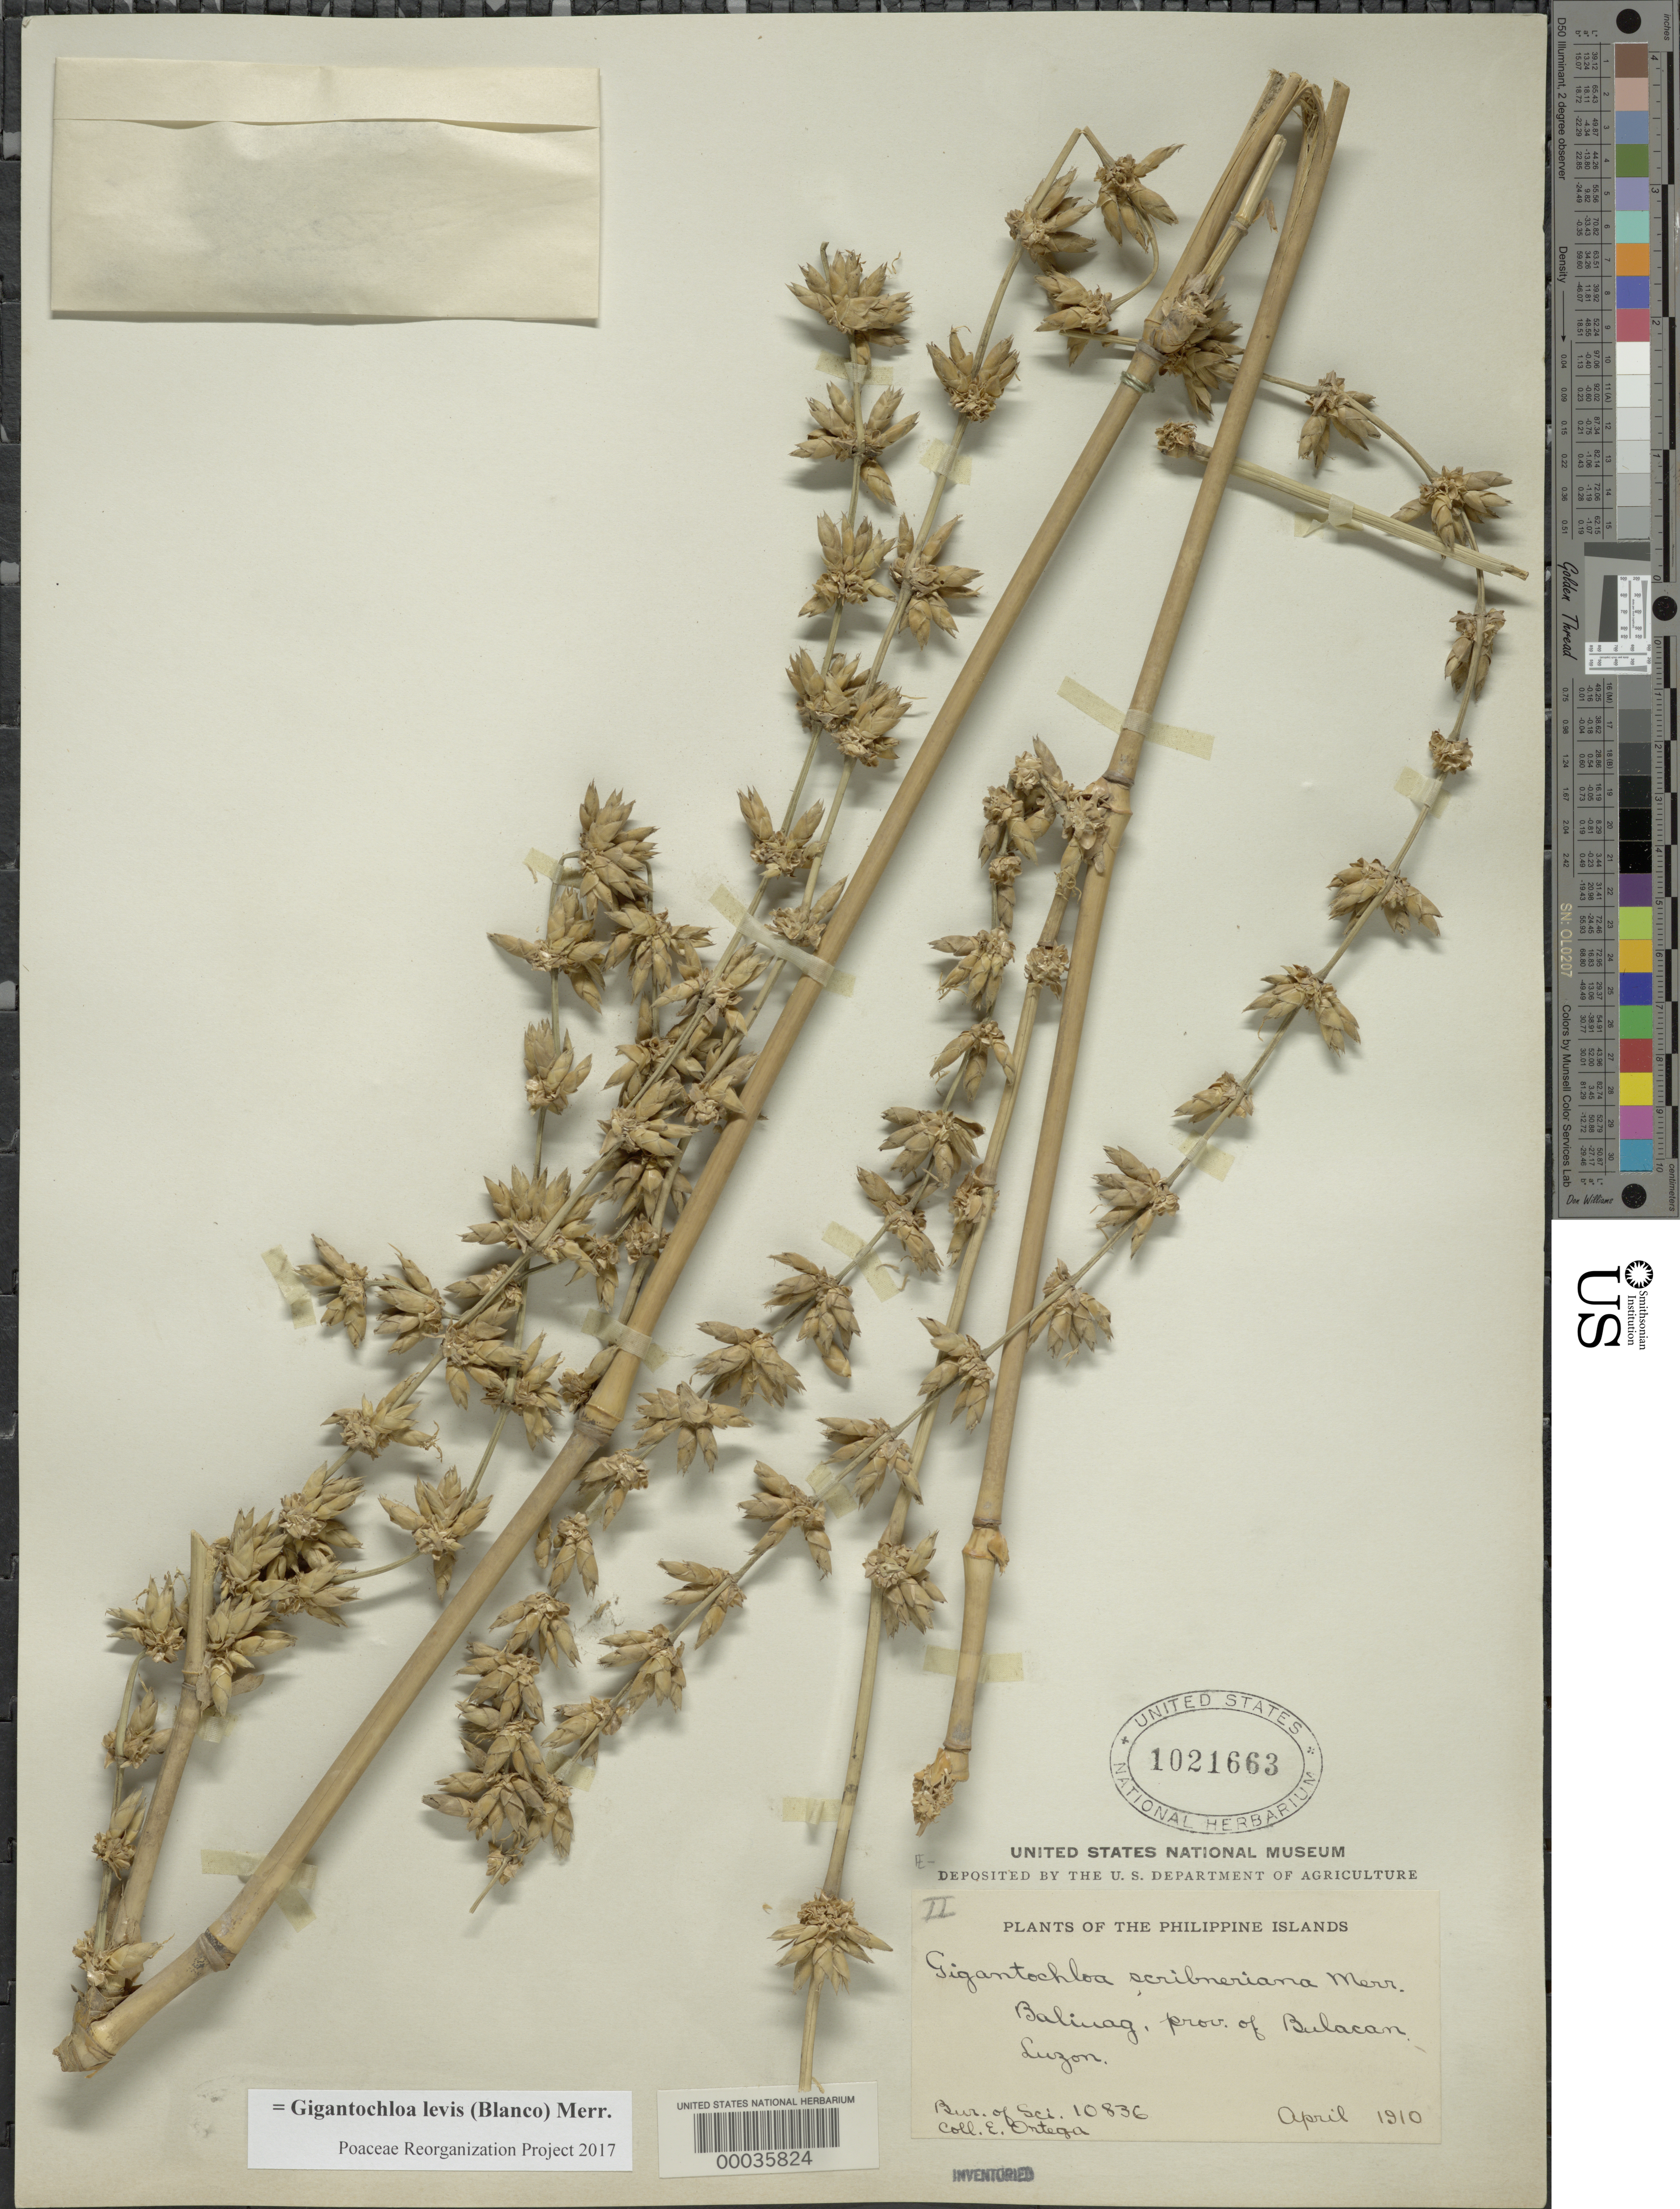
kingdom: Plantae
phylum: Tracheophyta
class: Liliopsida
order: Poales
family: Poaceae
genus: Gigantochloa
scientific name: Gigantochloa levis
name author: (Blanco) Merr.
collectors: E. Ontega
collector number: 10836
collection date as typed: Apr 1910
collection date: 1910-04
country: Philippines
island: Luzon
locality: Baliuag, bulacan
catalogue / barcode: US 1021663